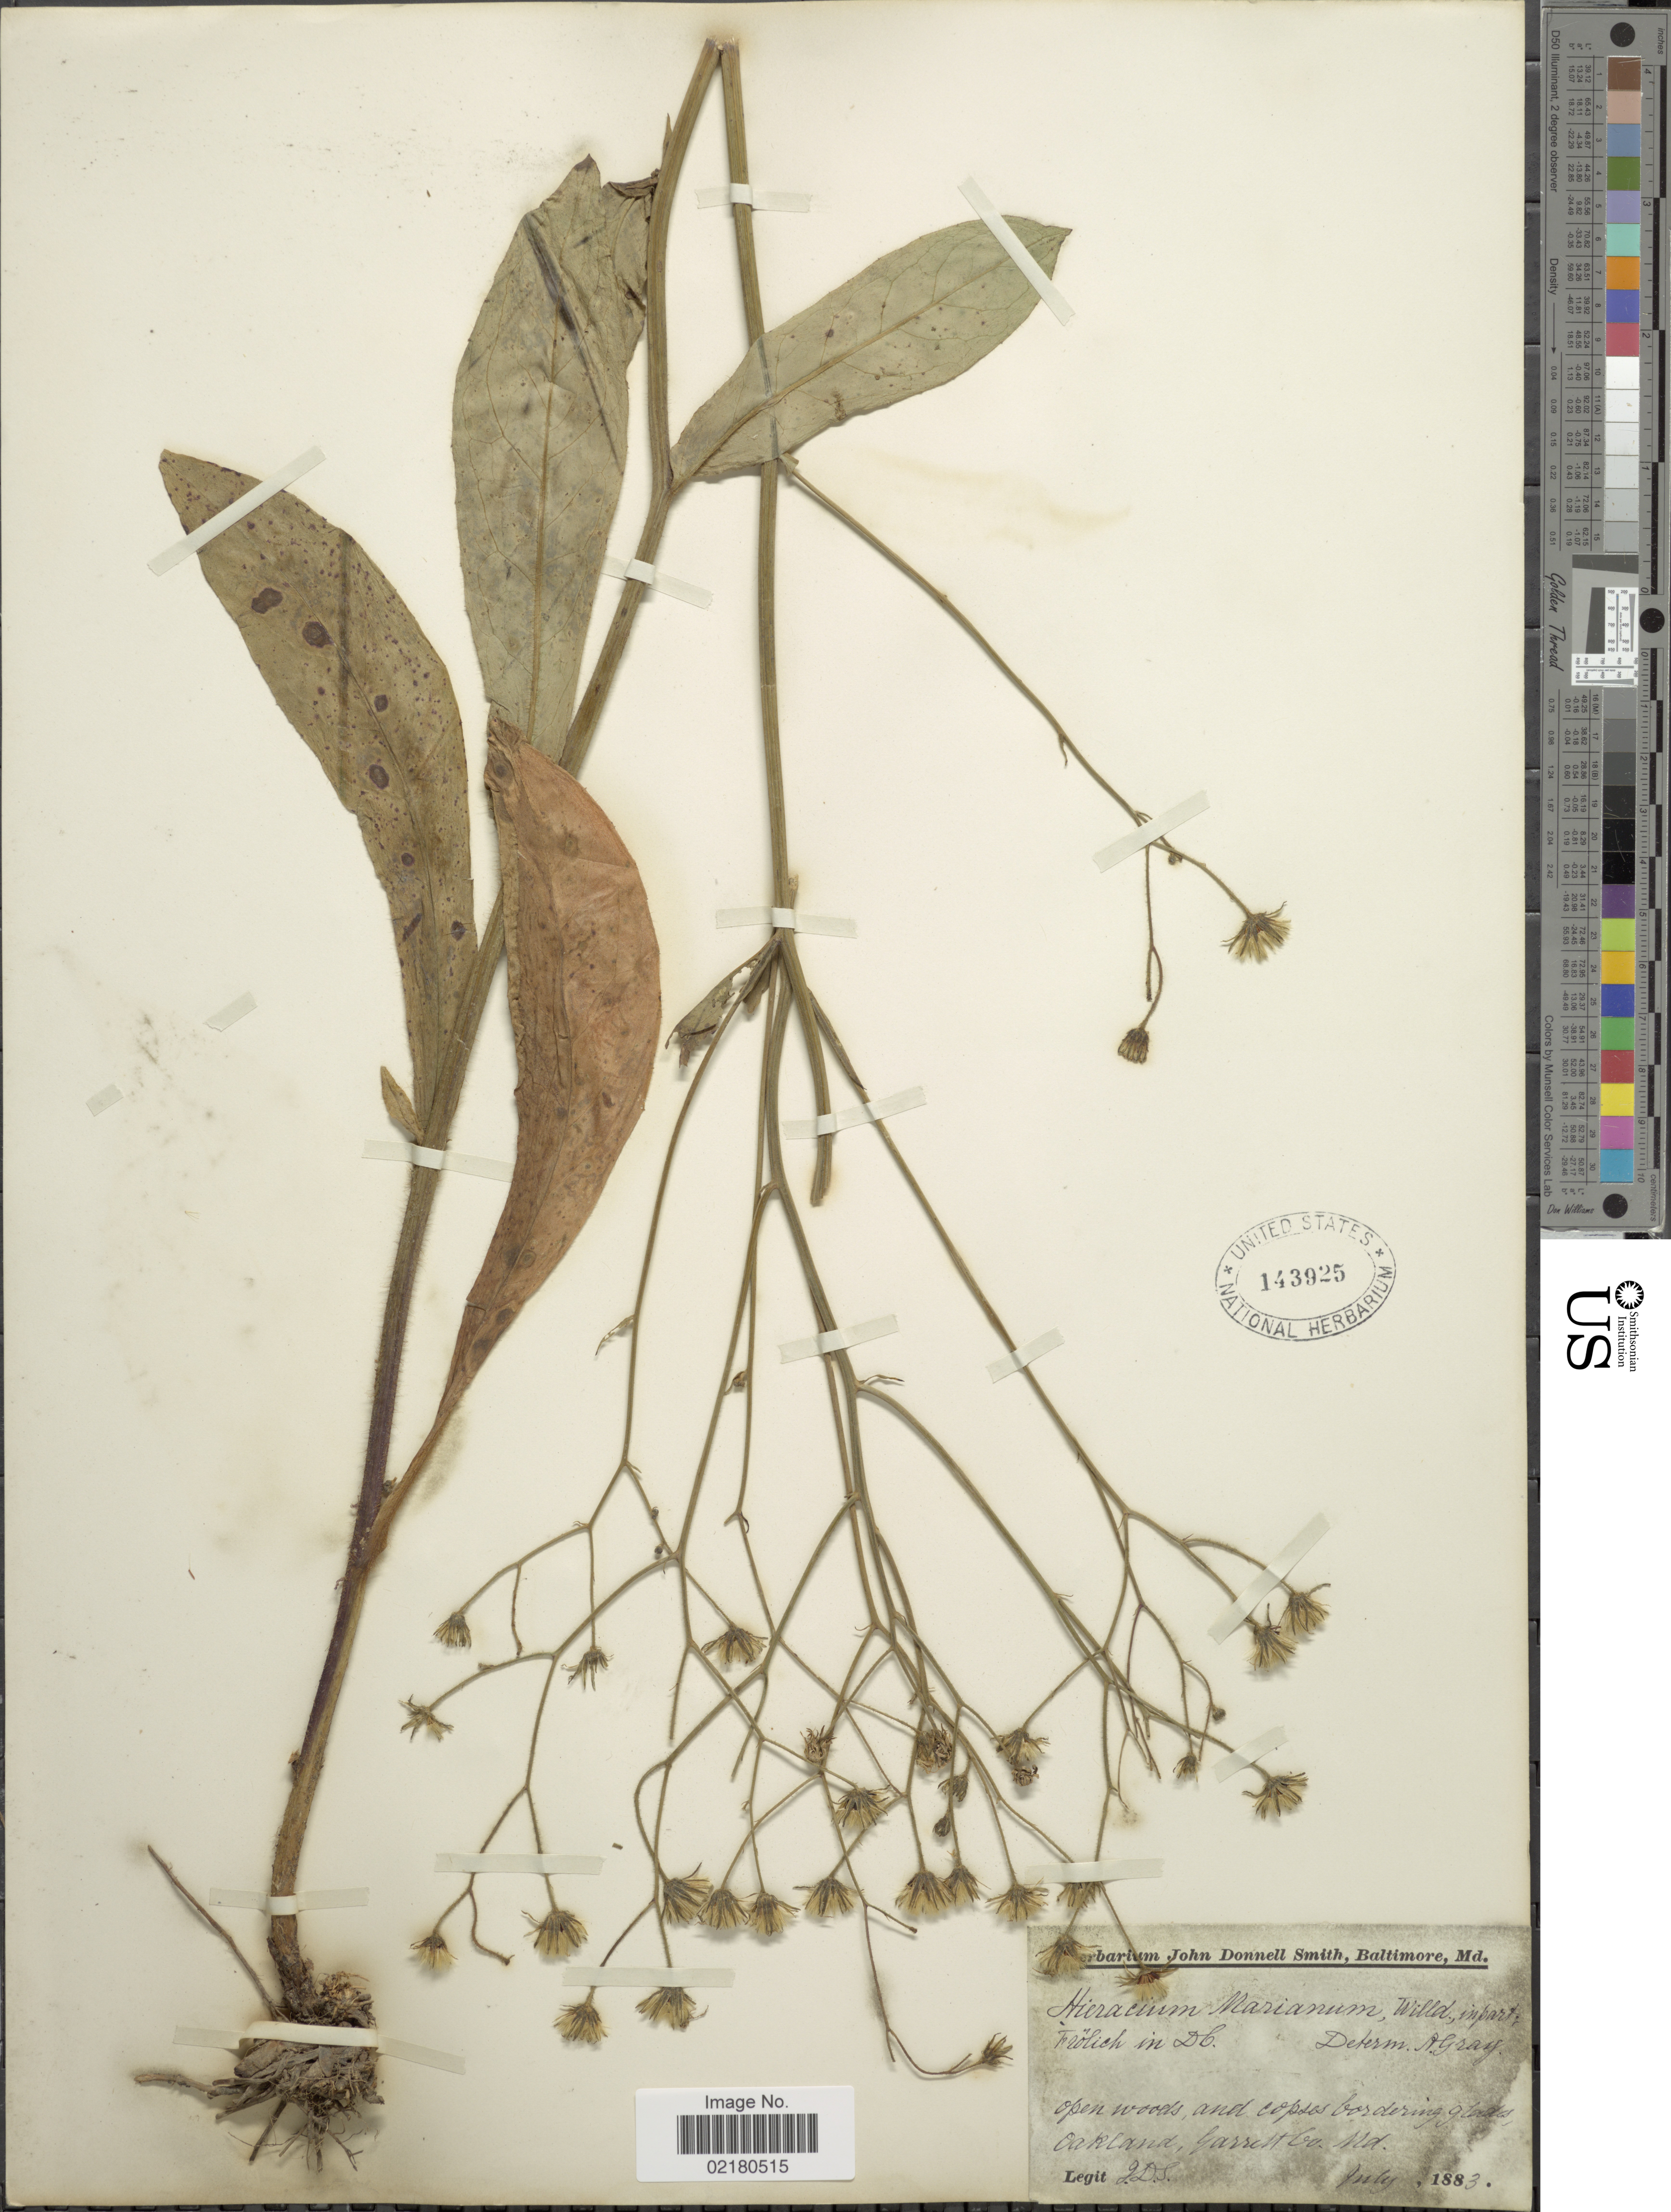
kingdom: Plantae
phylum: Tracheophyta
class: Magnoliopsida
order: Asterales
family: Asteraceae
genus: Hieracium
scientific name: Hieracium marianum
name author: Willd.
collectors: J. Donnell Smith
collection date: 1883-07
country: United States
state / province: Maryland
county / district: Garrett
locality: Open woods, and copses bordering glades, Oakland, Garrett Co.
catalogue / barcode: US 143925